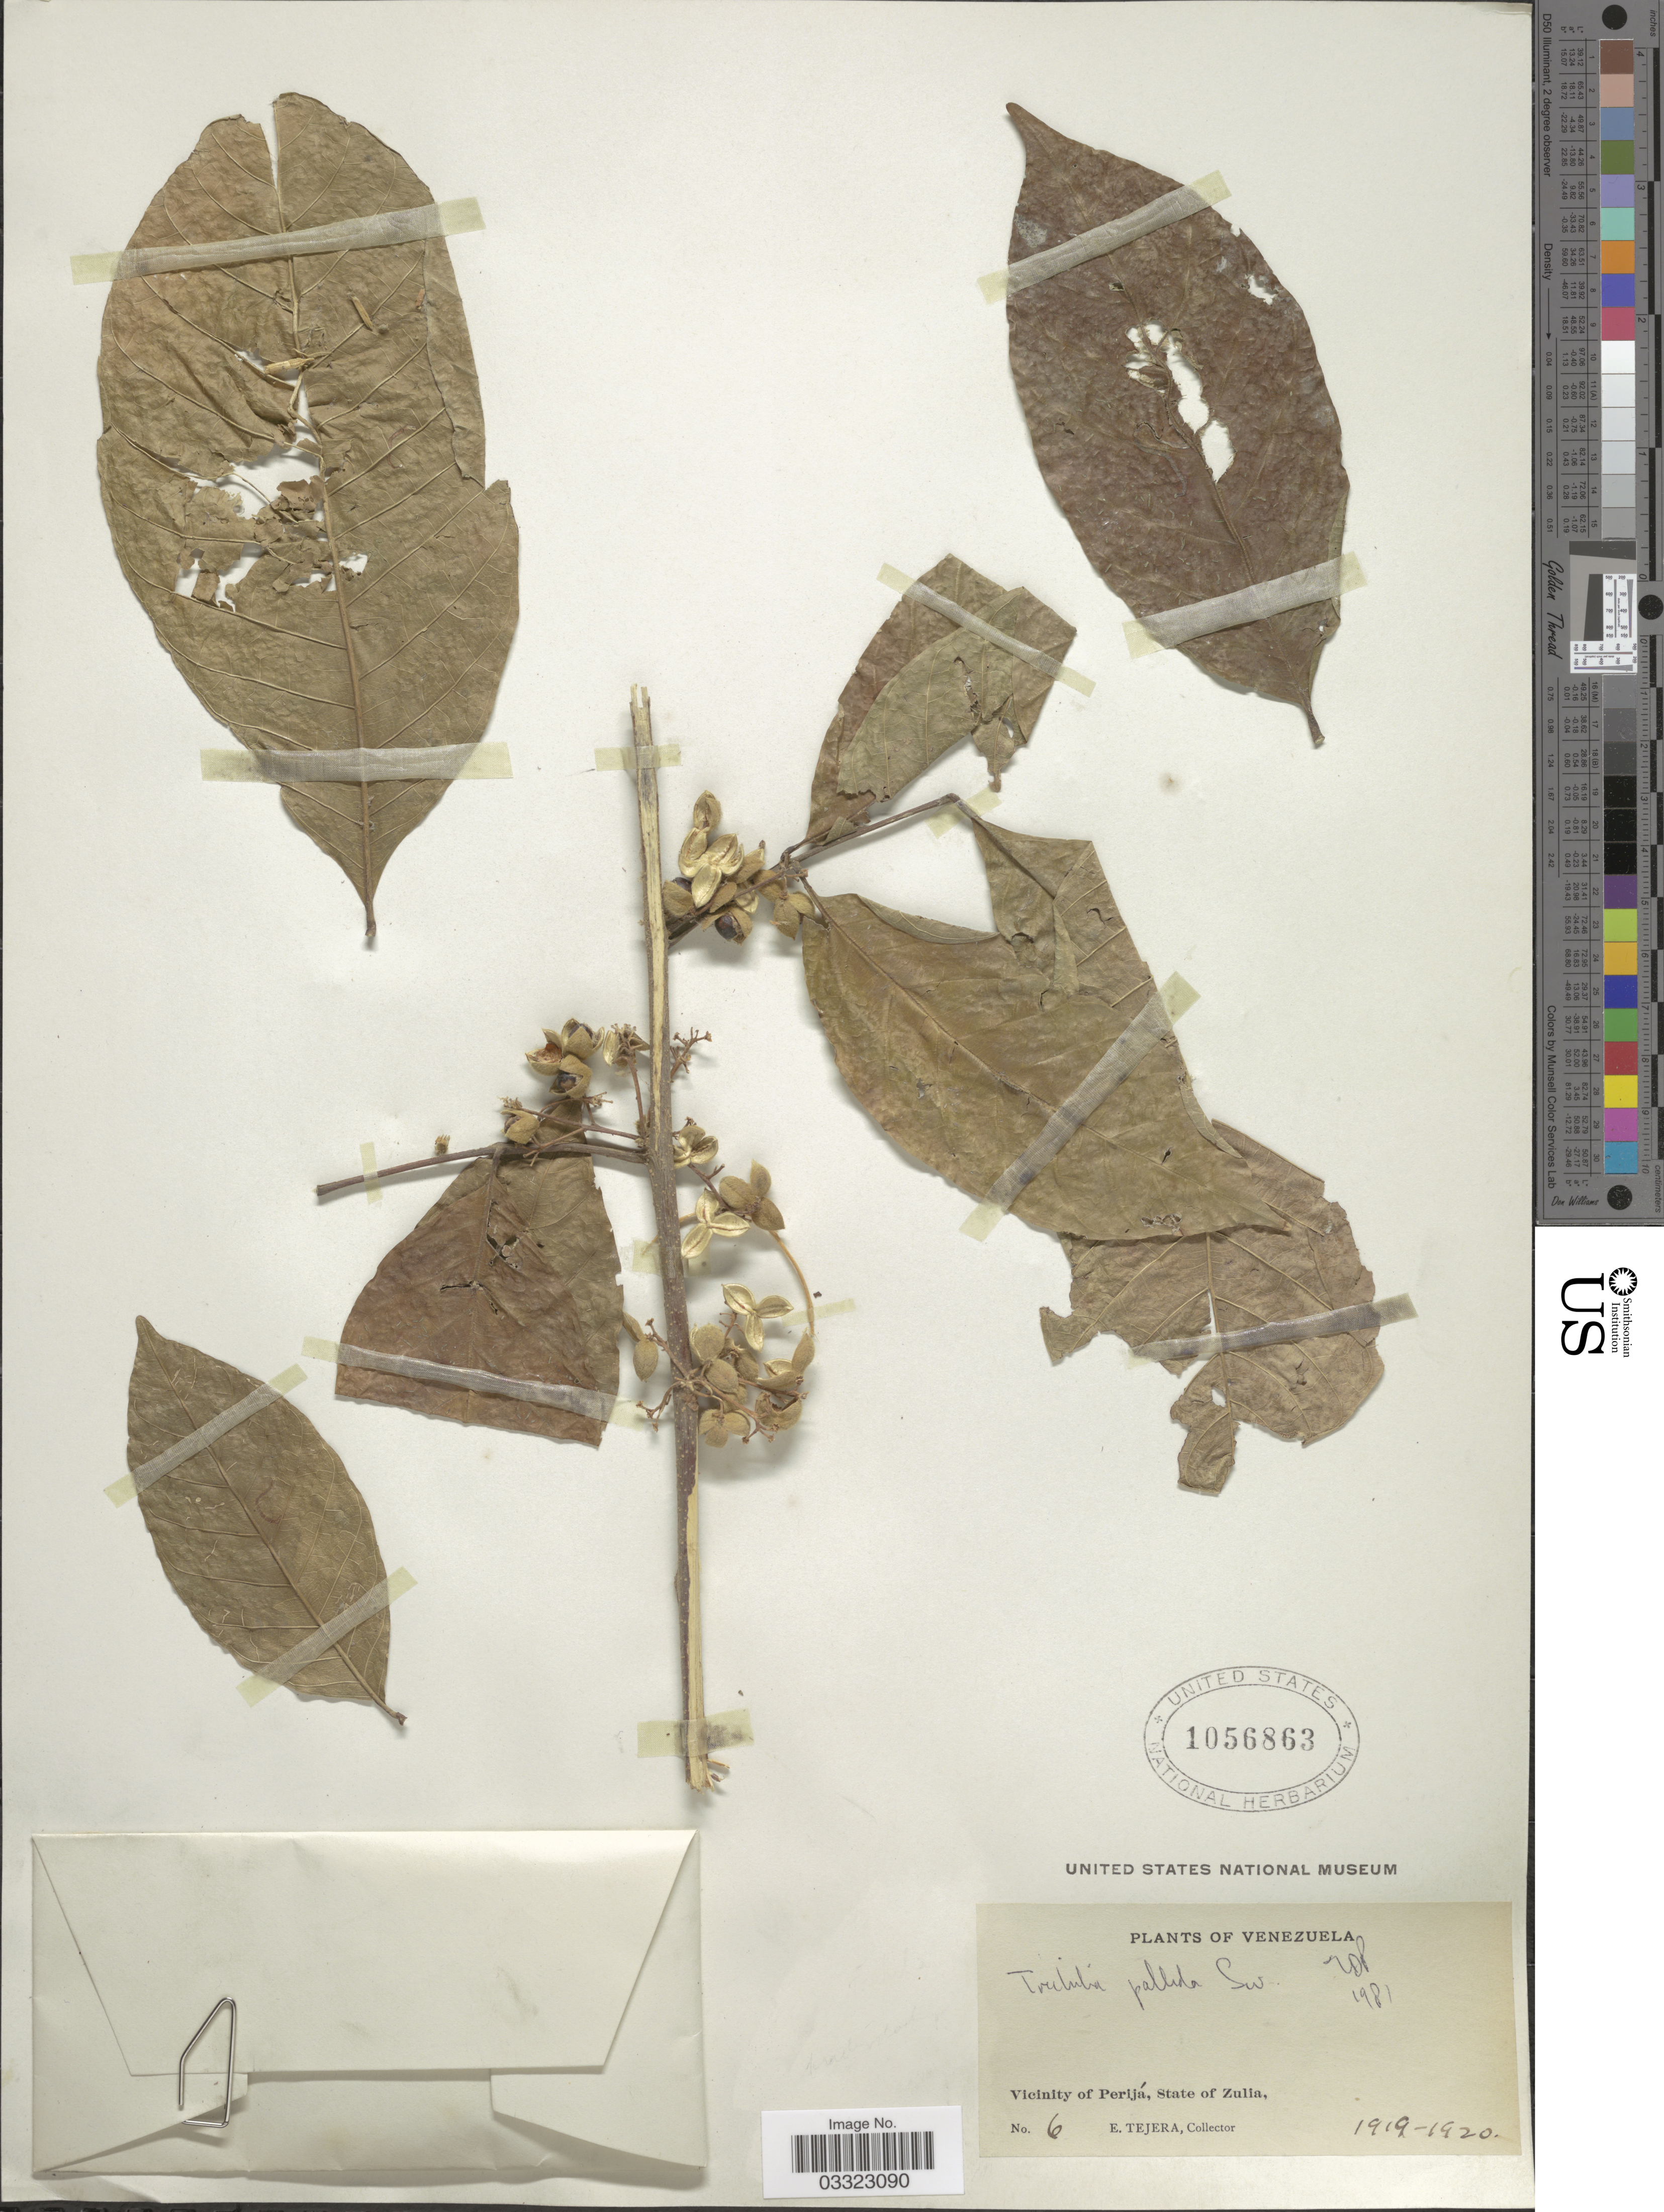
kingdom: Plantae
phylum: Tracheophyta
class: Magnoliopsida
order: Sapindales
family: Meliaceae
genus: Trichilia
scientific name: Trichilia pallida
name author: Sw.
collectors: E. Tejera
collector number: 6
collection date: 1919/1920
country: Venezuela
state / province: Zulia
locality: Vicinity of Perijá.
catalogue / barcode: US 1056863